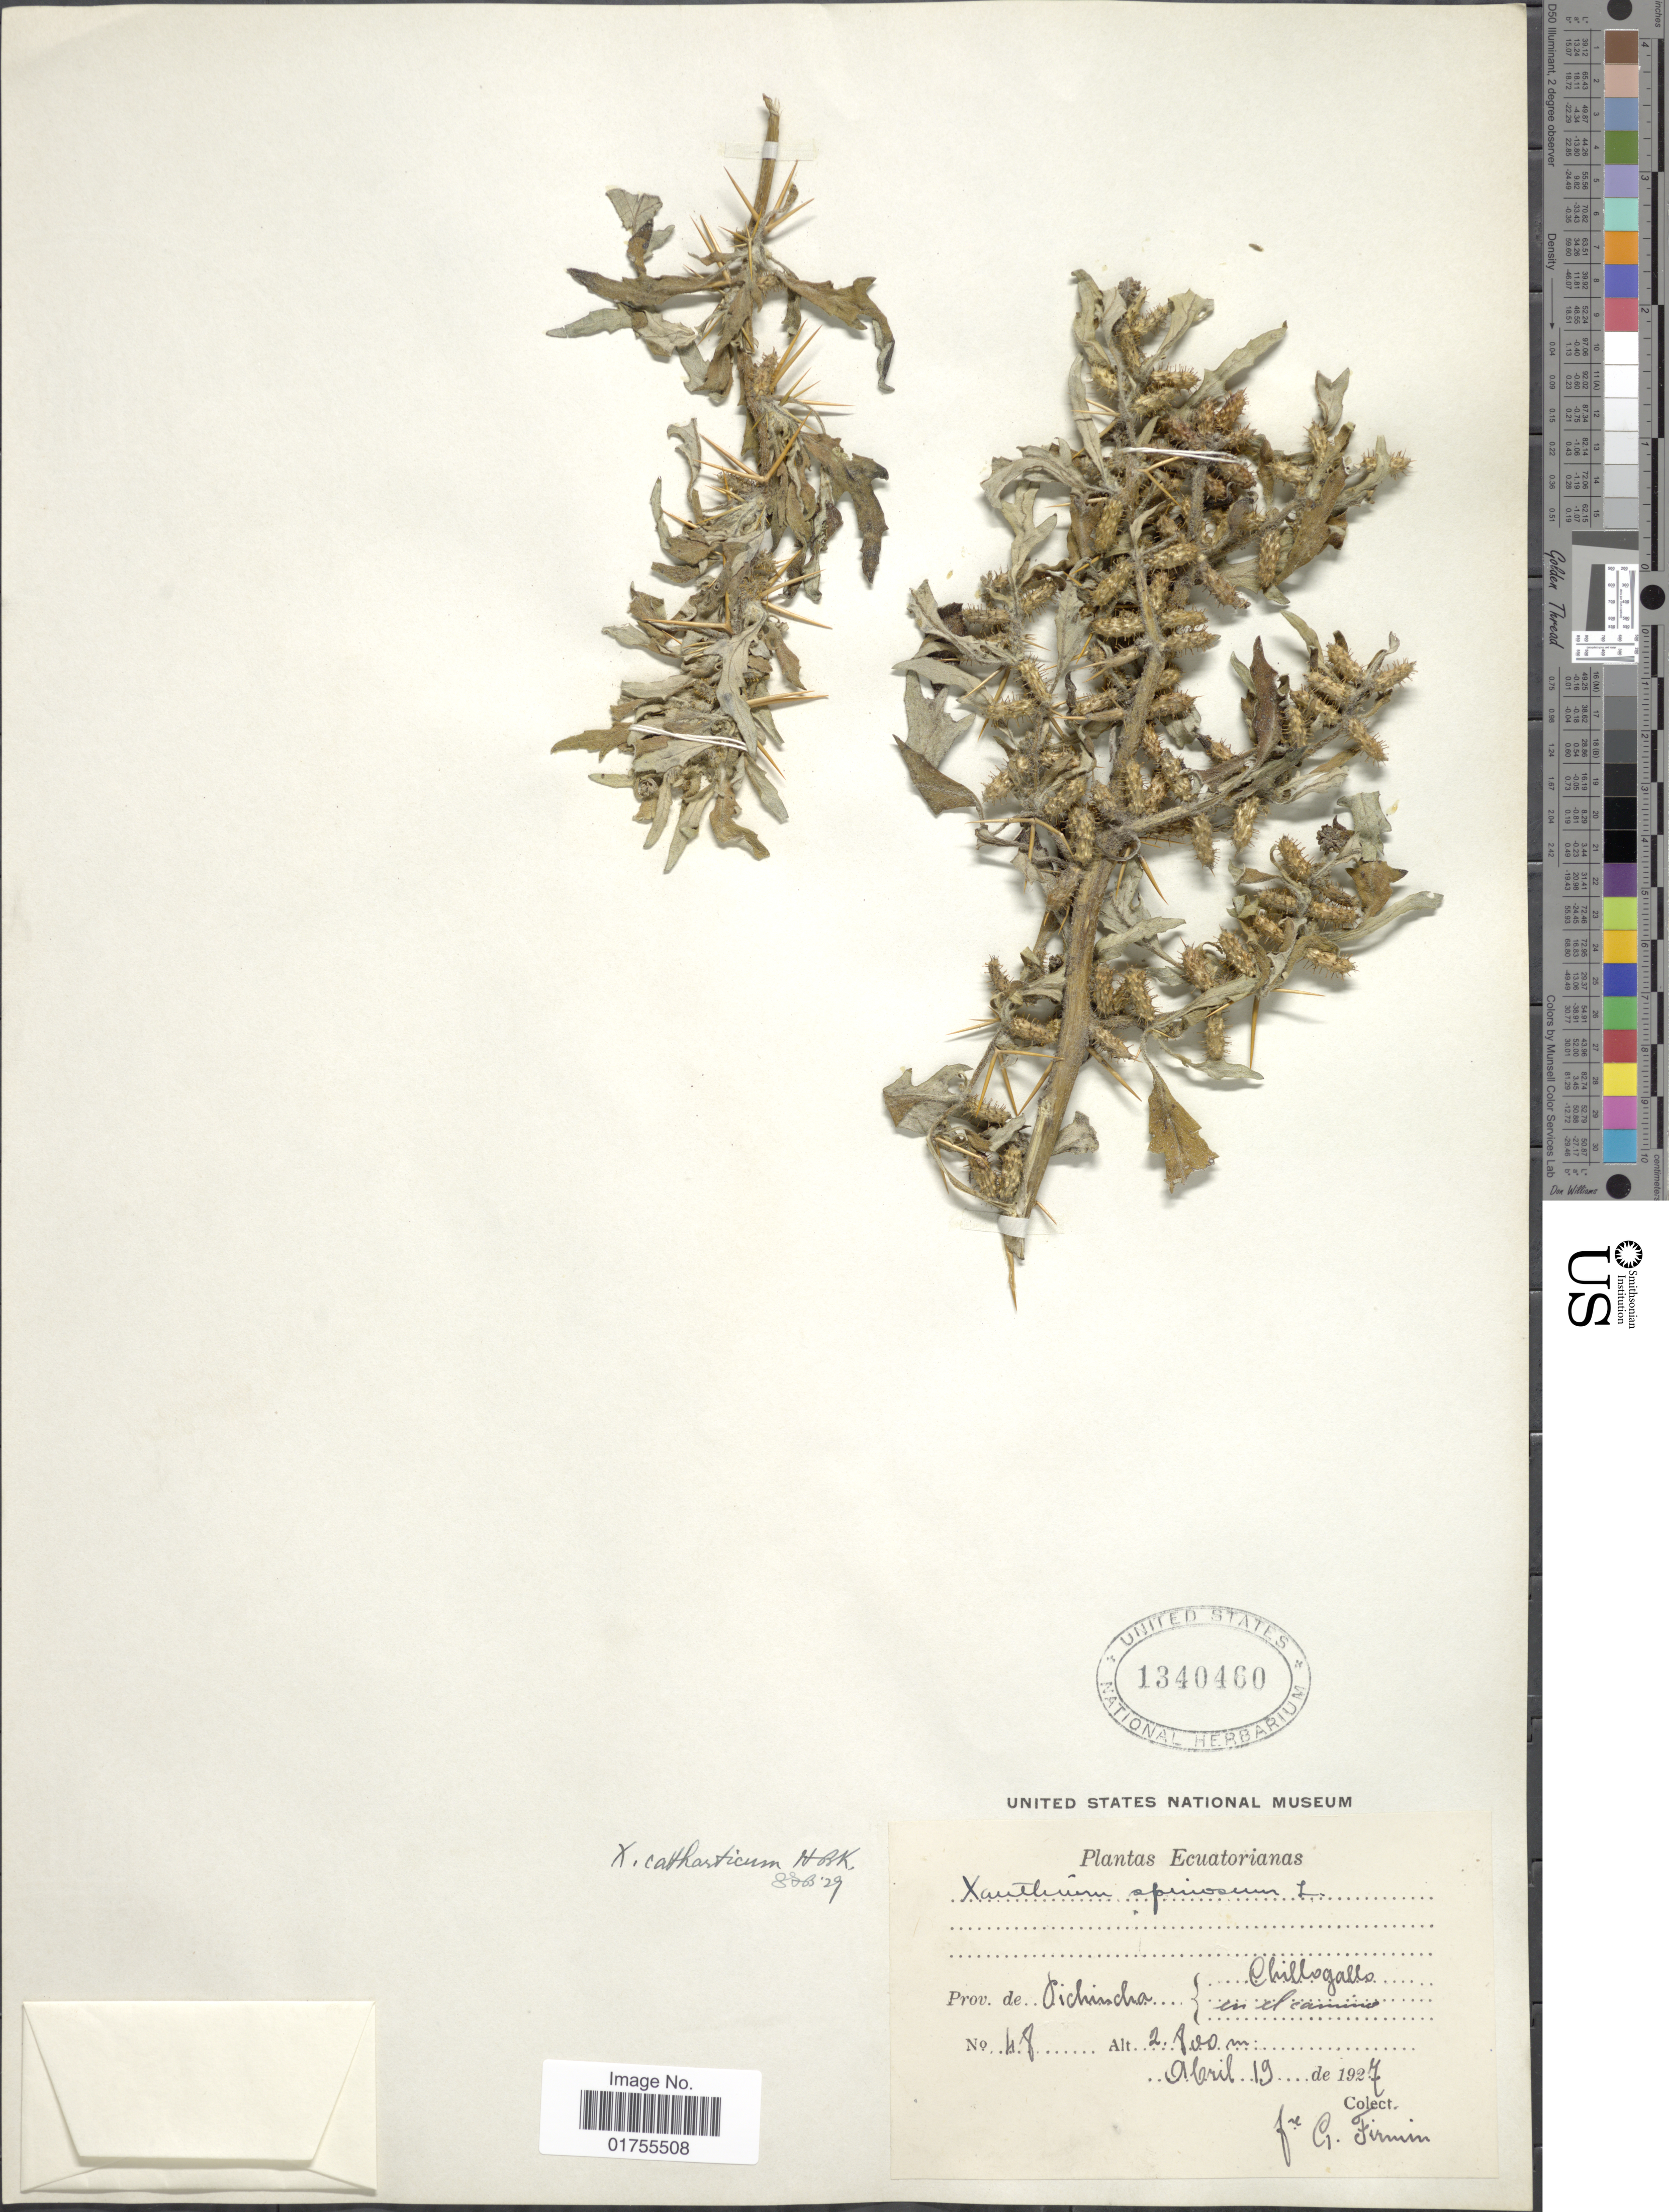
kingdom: Plantae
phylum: Tracheophyta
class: Magnoliopsida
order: Asterales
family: Asteraceae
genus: Xanthium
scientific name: Xanthium catharticum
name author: Kunth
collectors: F. Firmin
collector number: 48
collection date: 1927-04-19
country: Ecuador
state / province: Pichincha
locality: Prov. de Pichincha, Chillogallo en el camino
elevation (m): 2800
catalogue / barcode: US 1340460